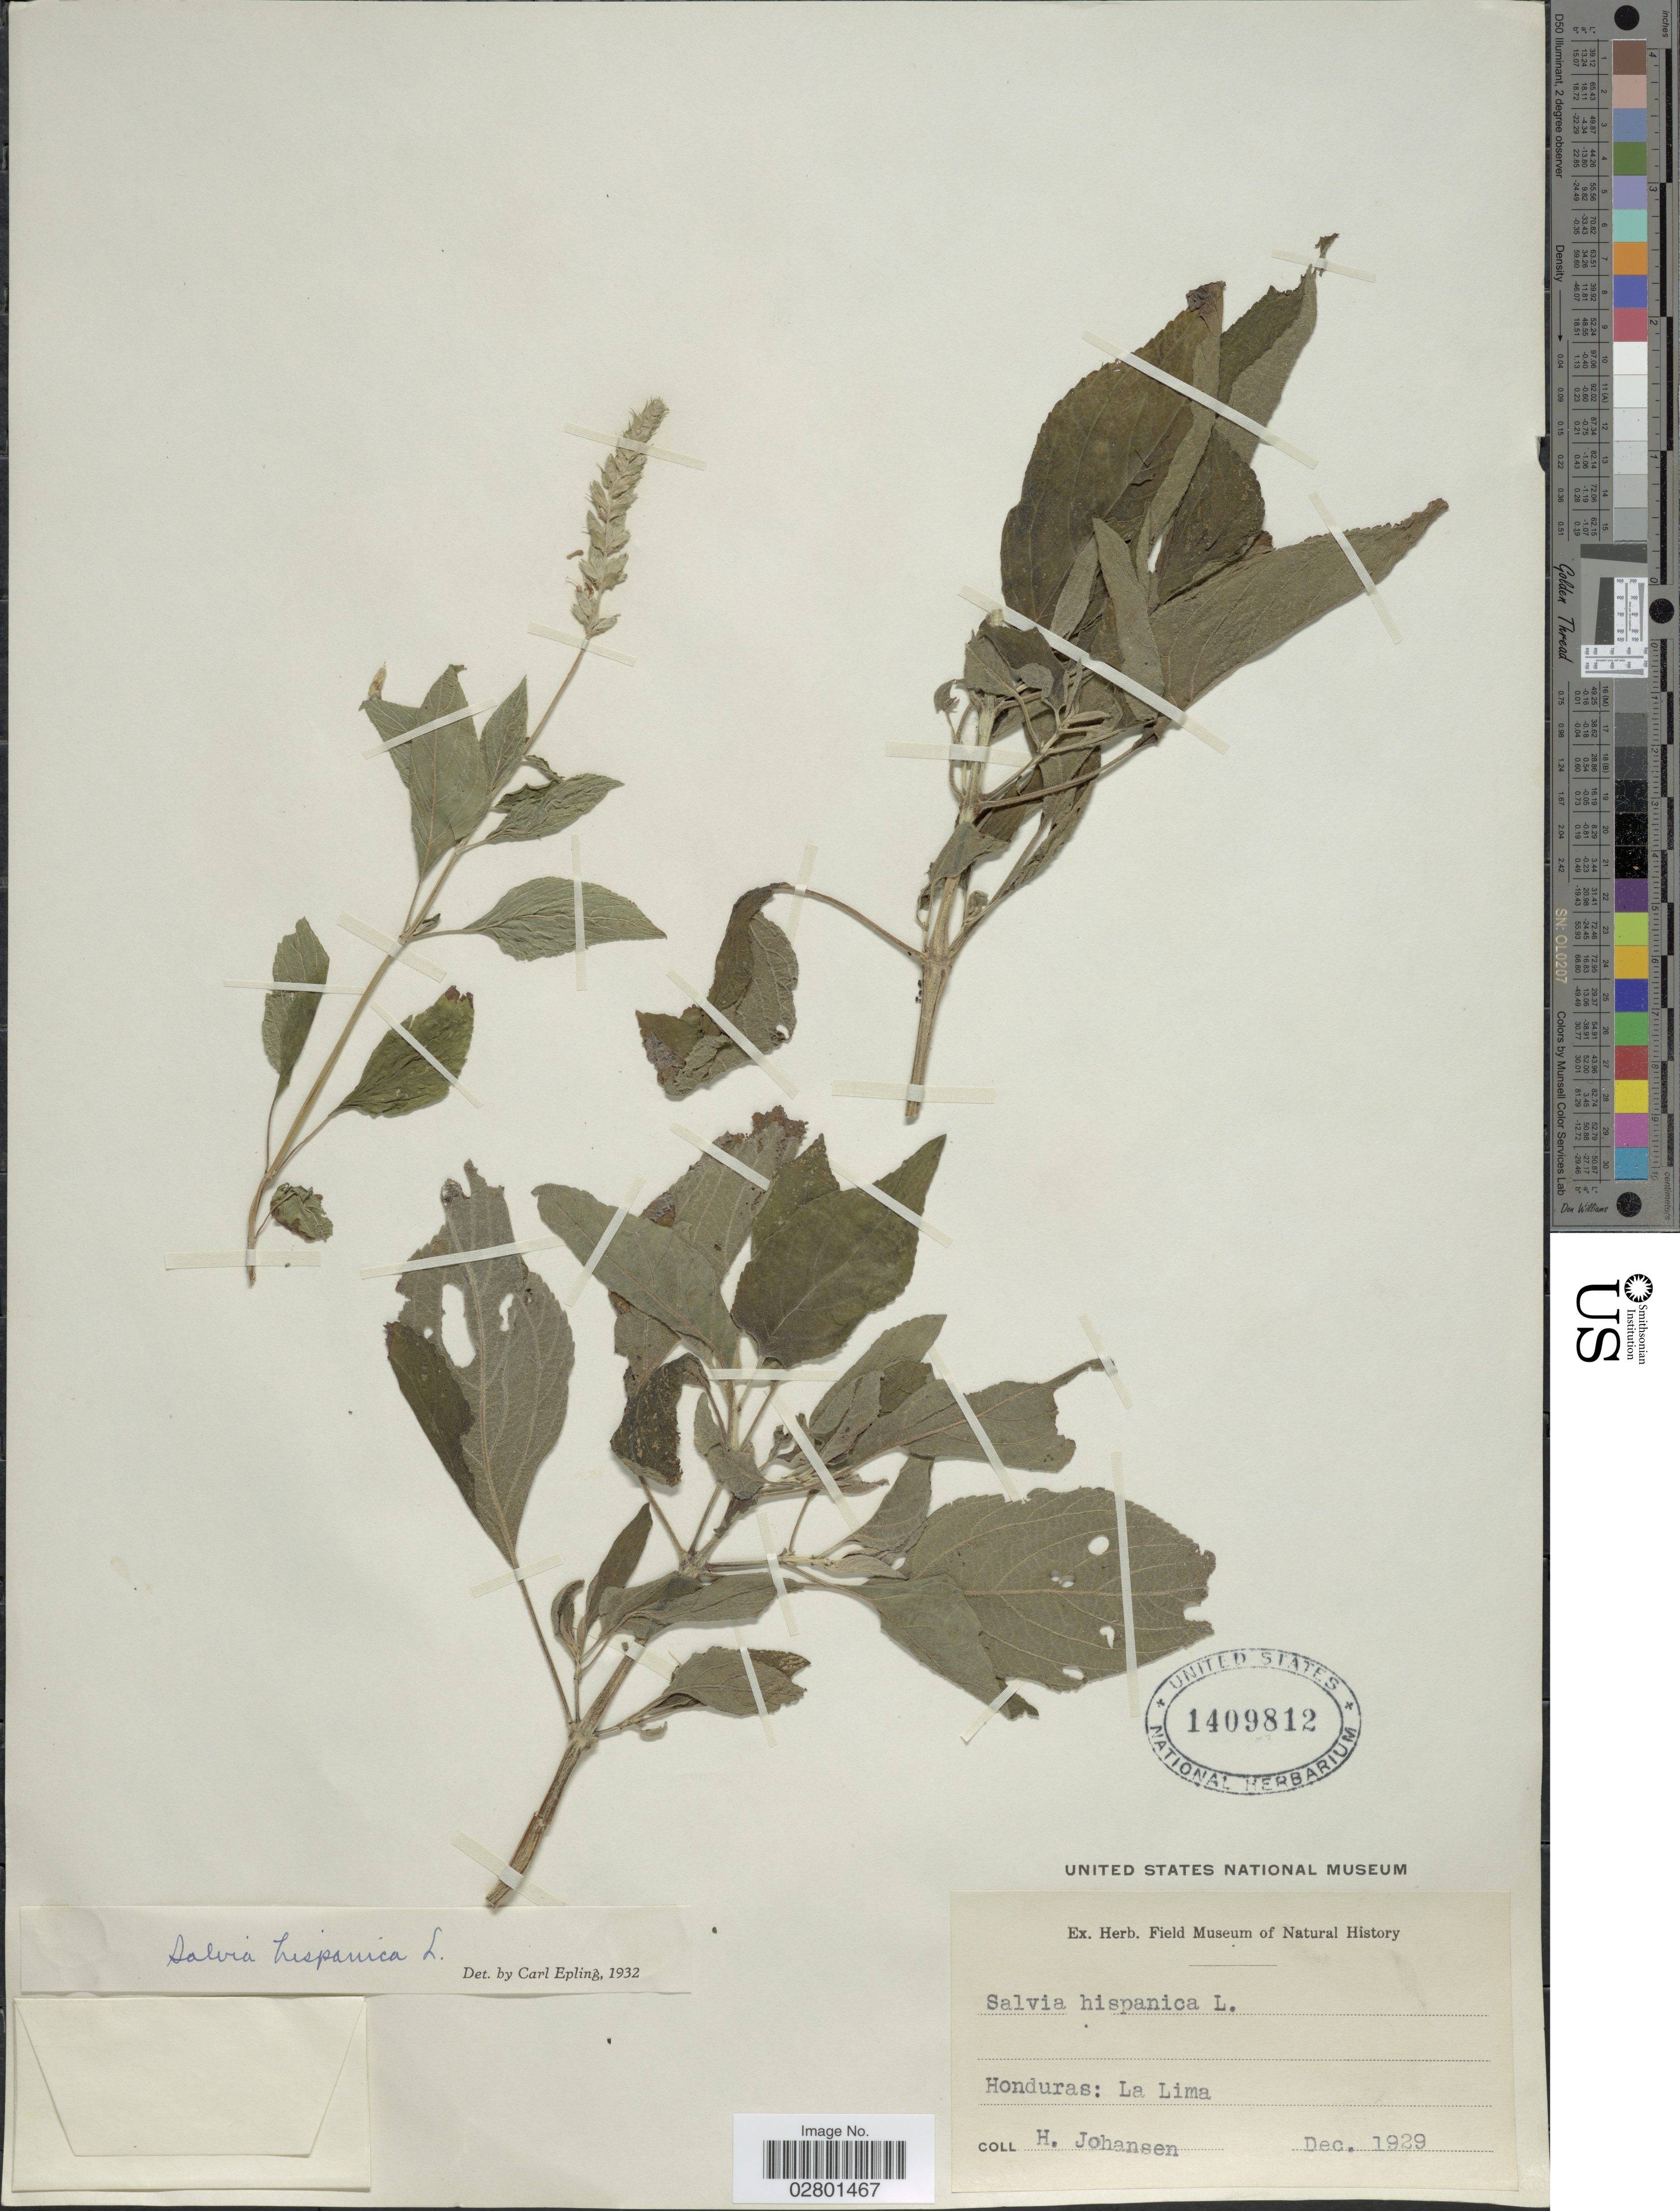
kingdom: Plantae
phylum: Tracheophyta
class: Magnoliopsida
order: Lamiales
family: Lamiaceae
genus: Salvia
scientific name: Salvia hispanica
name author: L.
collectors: H. Johansen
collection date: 1929-12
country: Honduras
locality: La Lima.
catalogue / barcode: US 1409812